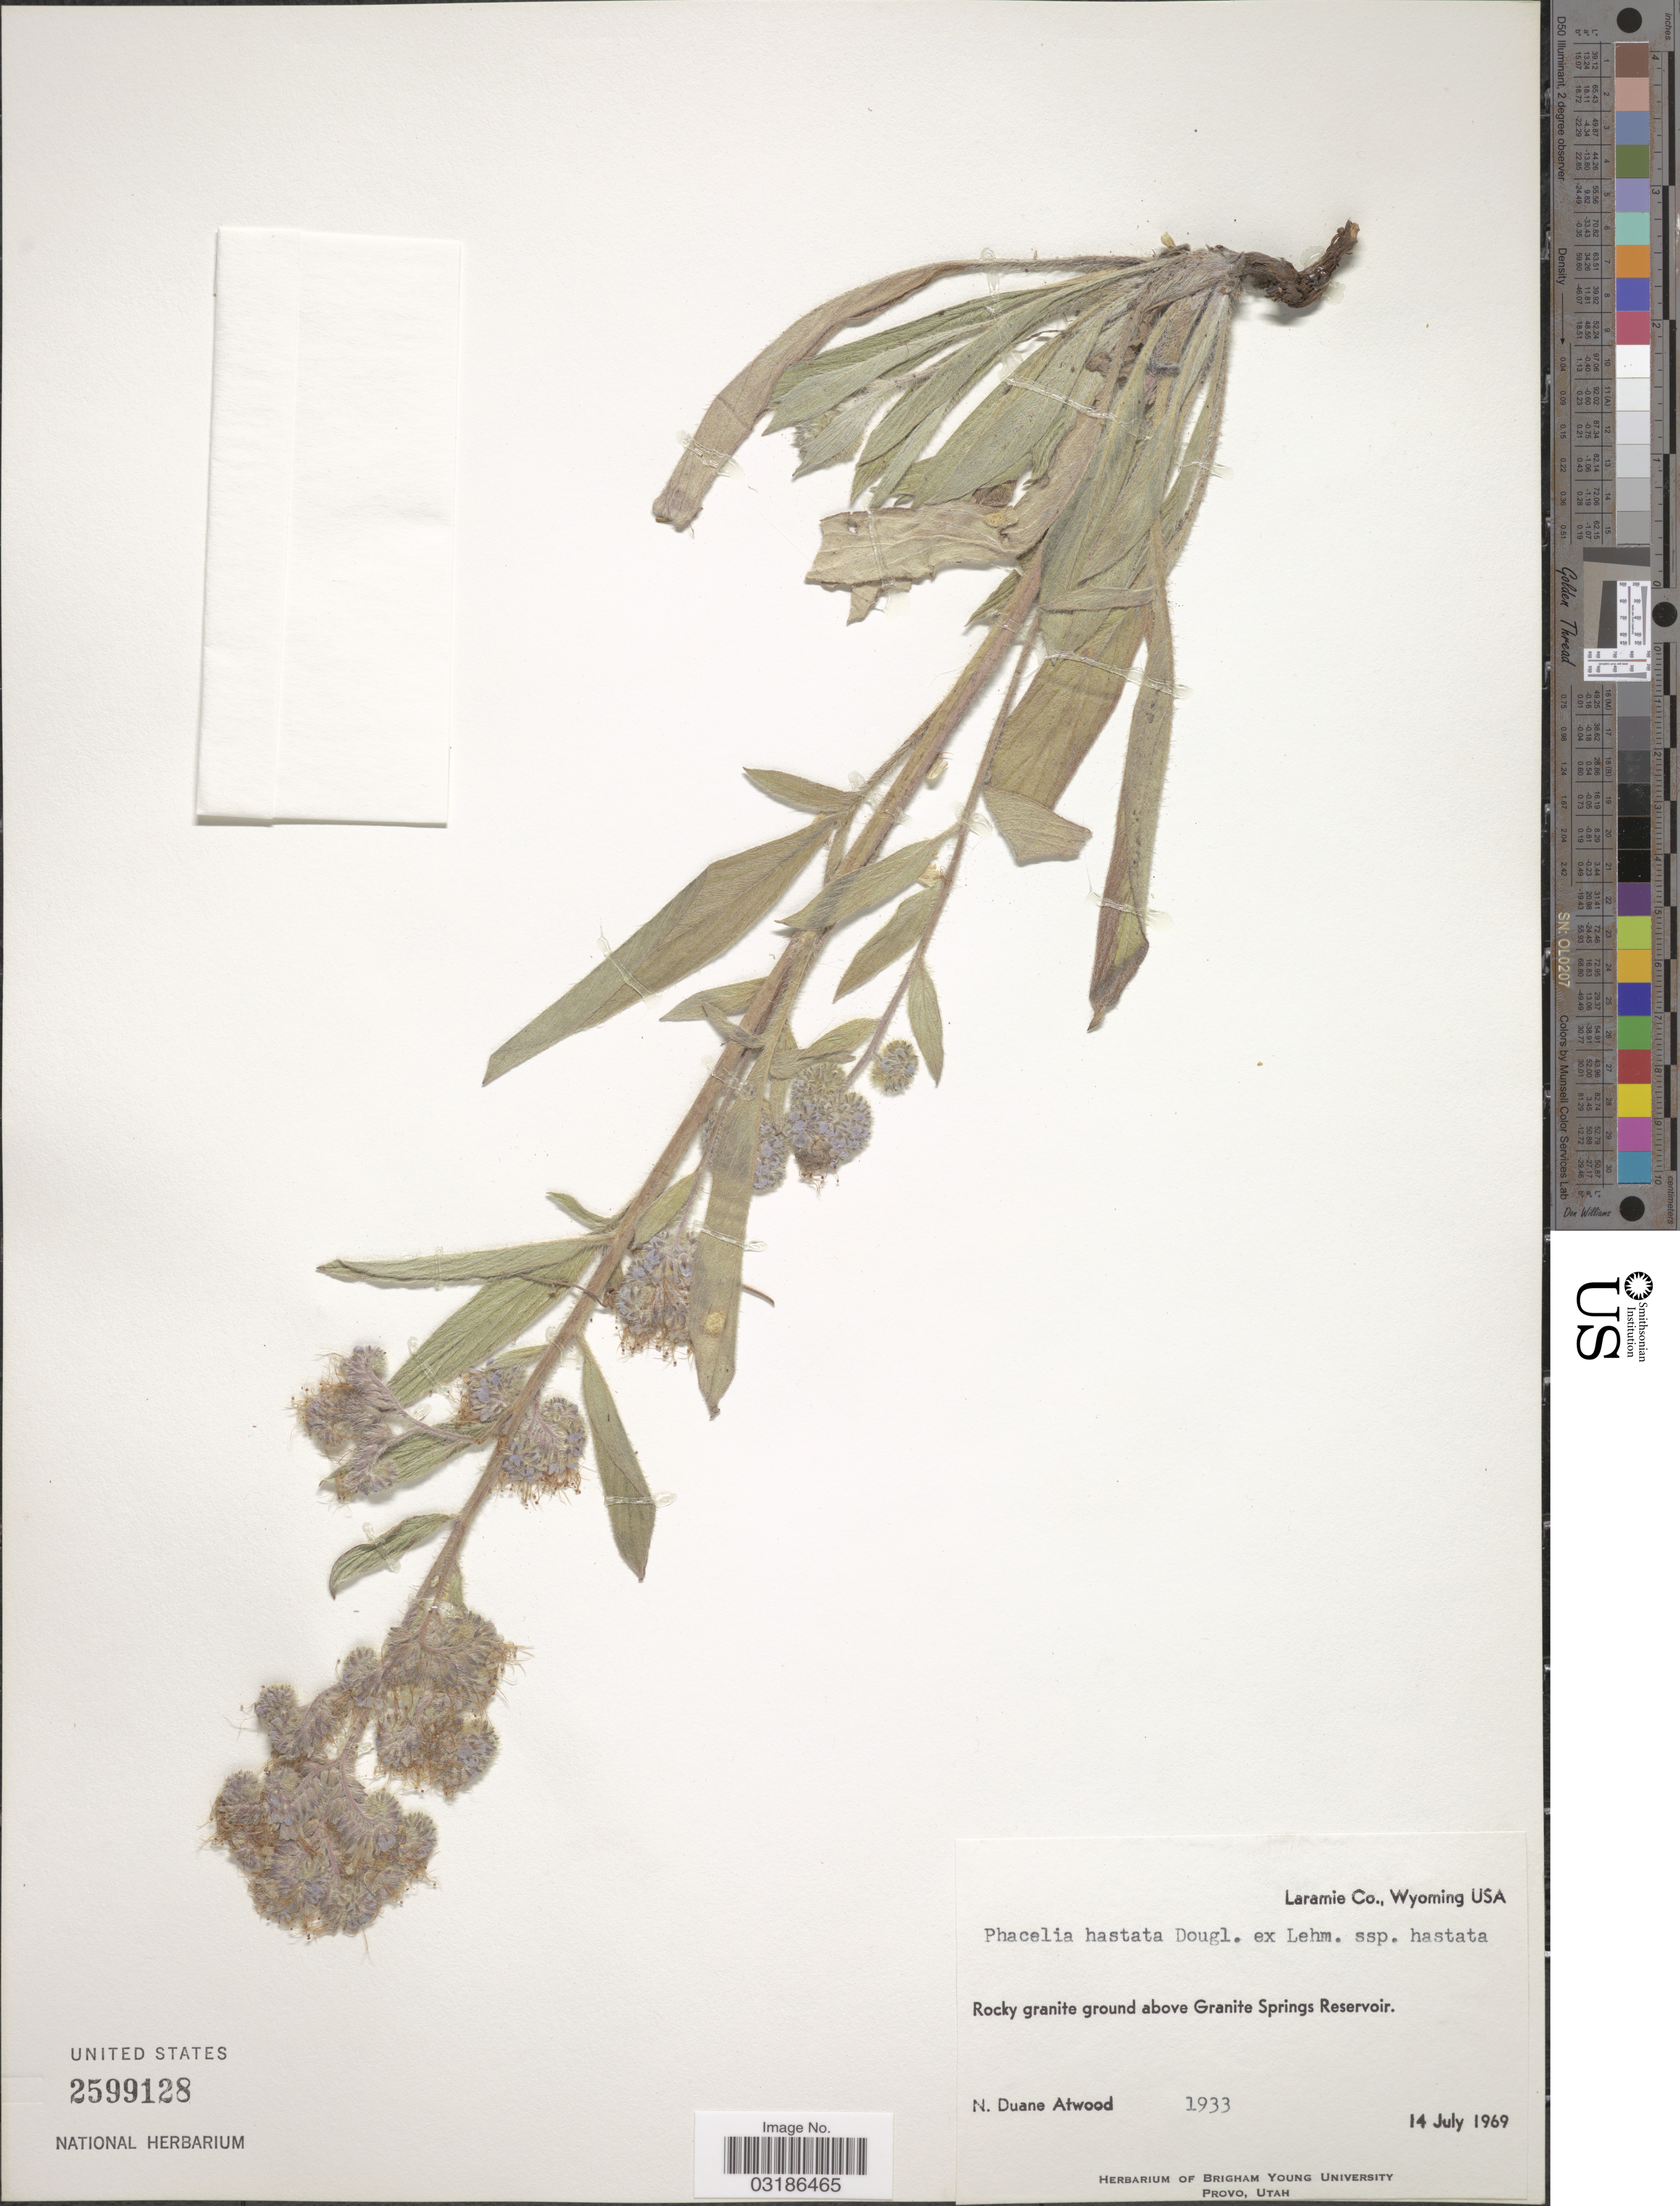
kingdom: Plantae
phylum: Tracheophyta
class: Magnoliopsida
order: Boraginales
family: Hydrophyllaceae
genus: Phacelia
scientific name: Phacelia hastata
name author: Douglas ex Lehm.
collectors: N. Atwood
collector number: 1933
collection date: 1969-07-14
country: United States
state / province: Wyoming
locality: Laramie Co. Rocky granite ground above Granite Springs Reservoir.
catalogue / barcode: US 2599128